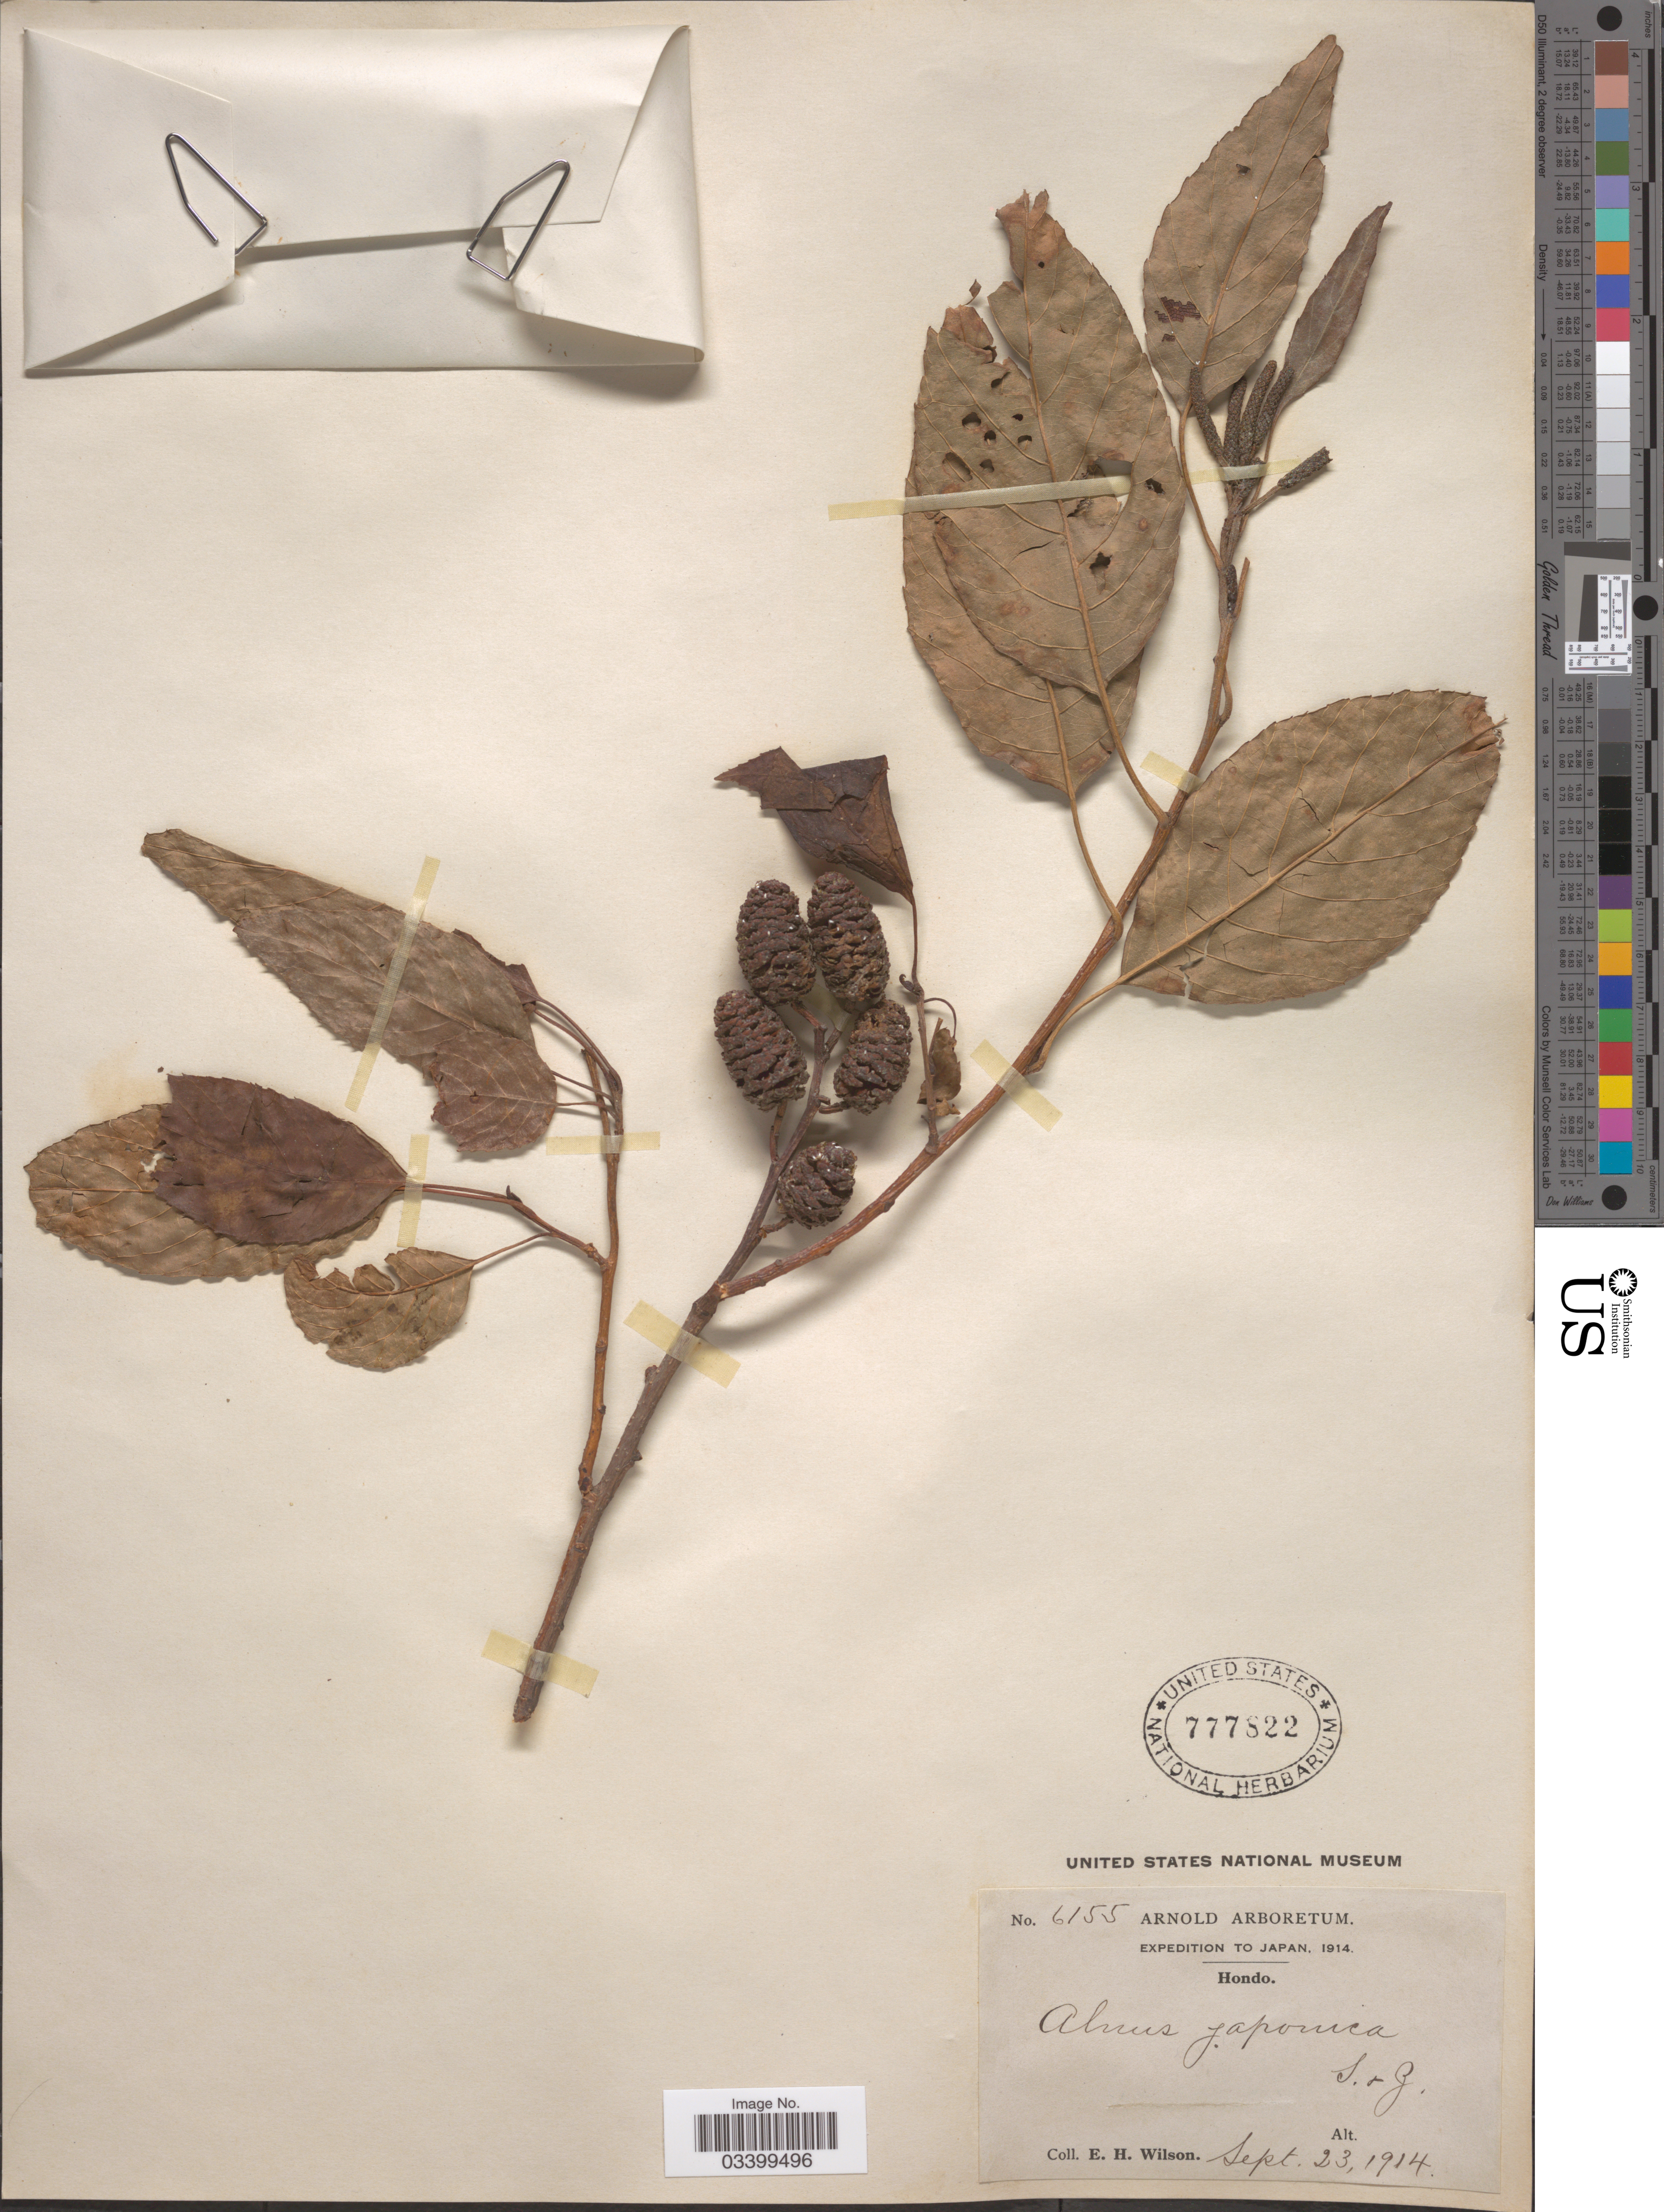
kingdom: Plantae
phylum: Tracheophyta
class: Magnoliopsida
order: Fagales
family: Betulaceae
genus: Alnus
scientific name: Alnus japonica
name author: (Thunb.) Steud.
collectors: E. Wilson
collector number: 6155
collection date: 1914-09-23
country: Japan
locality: Hondo.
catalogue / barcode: US 777822